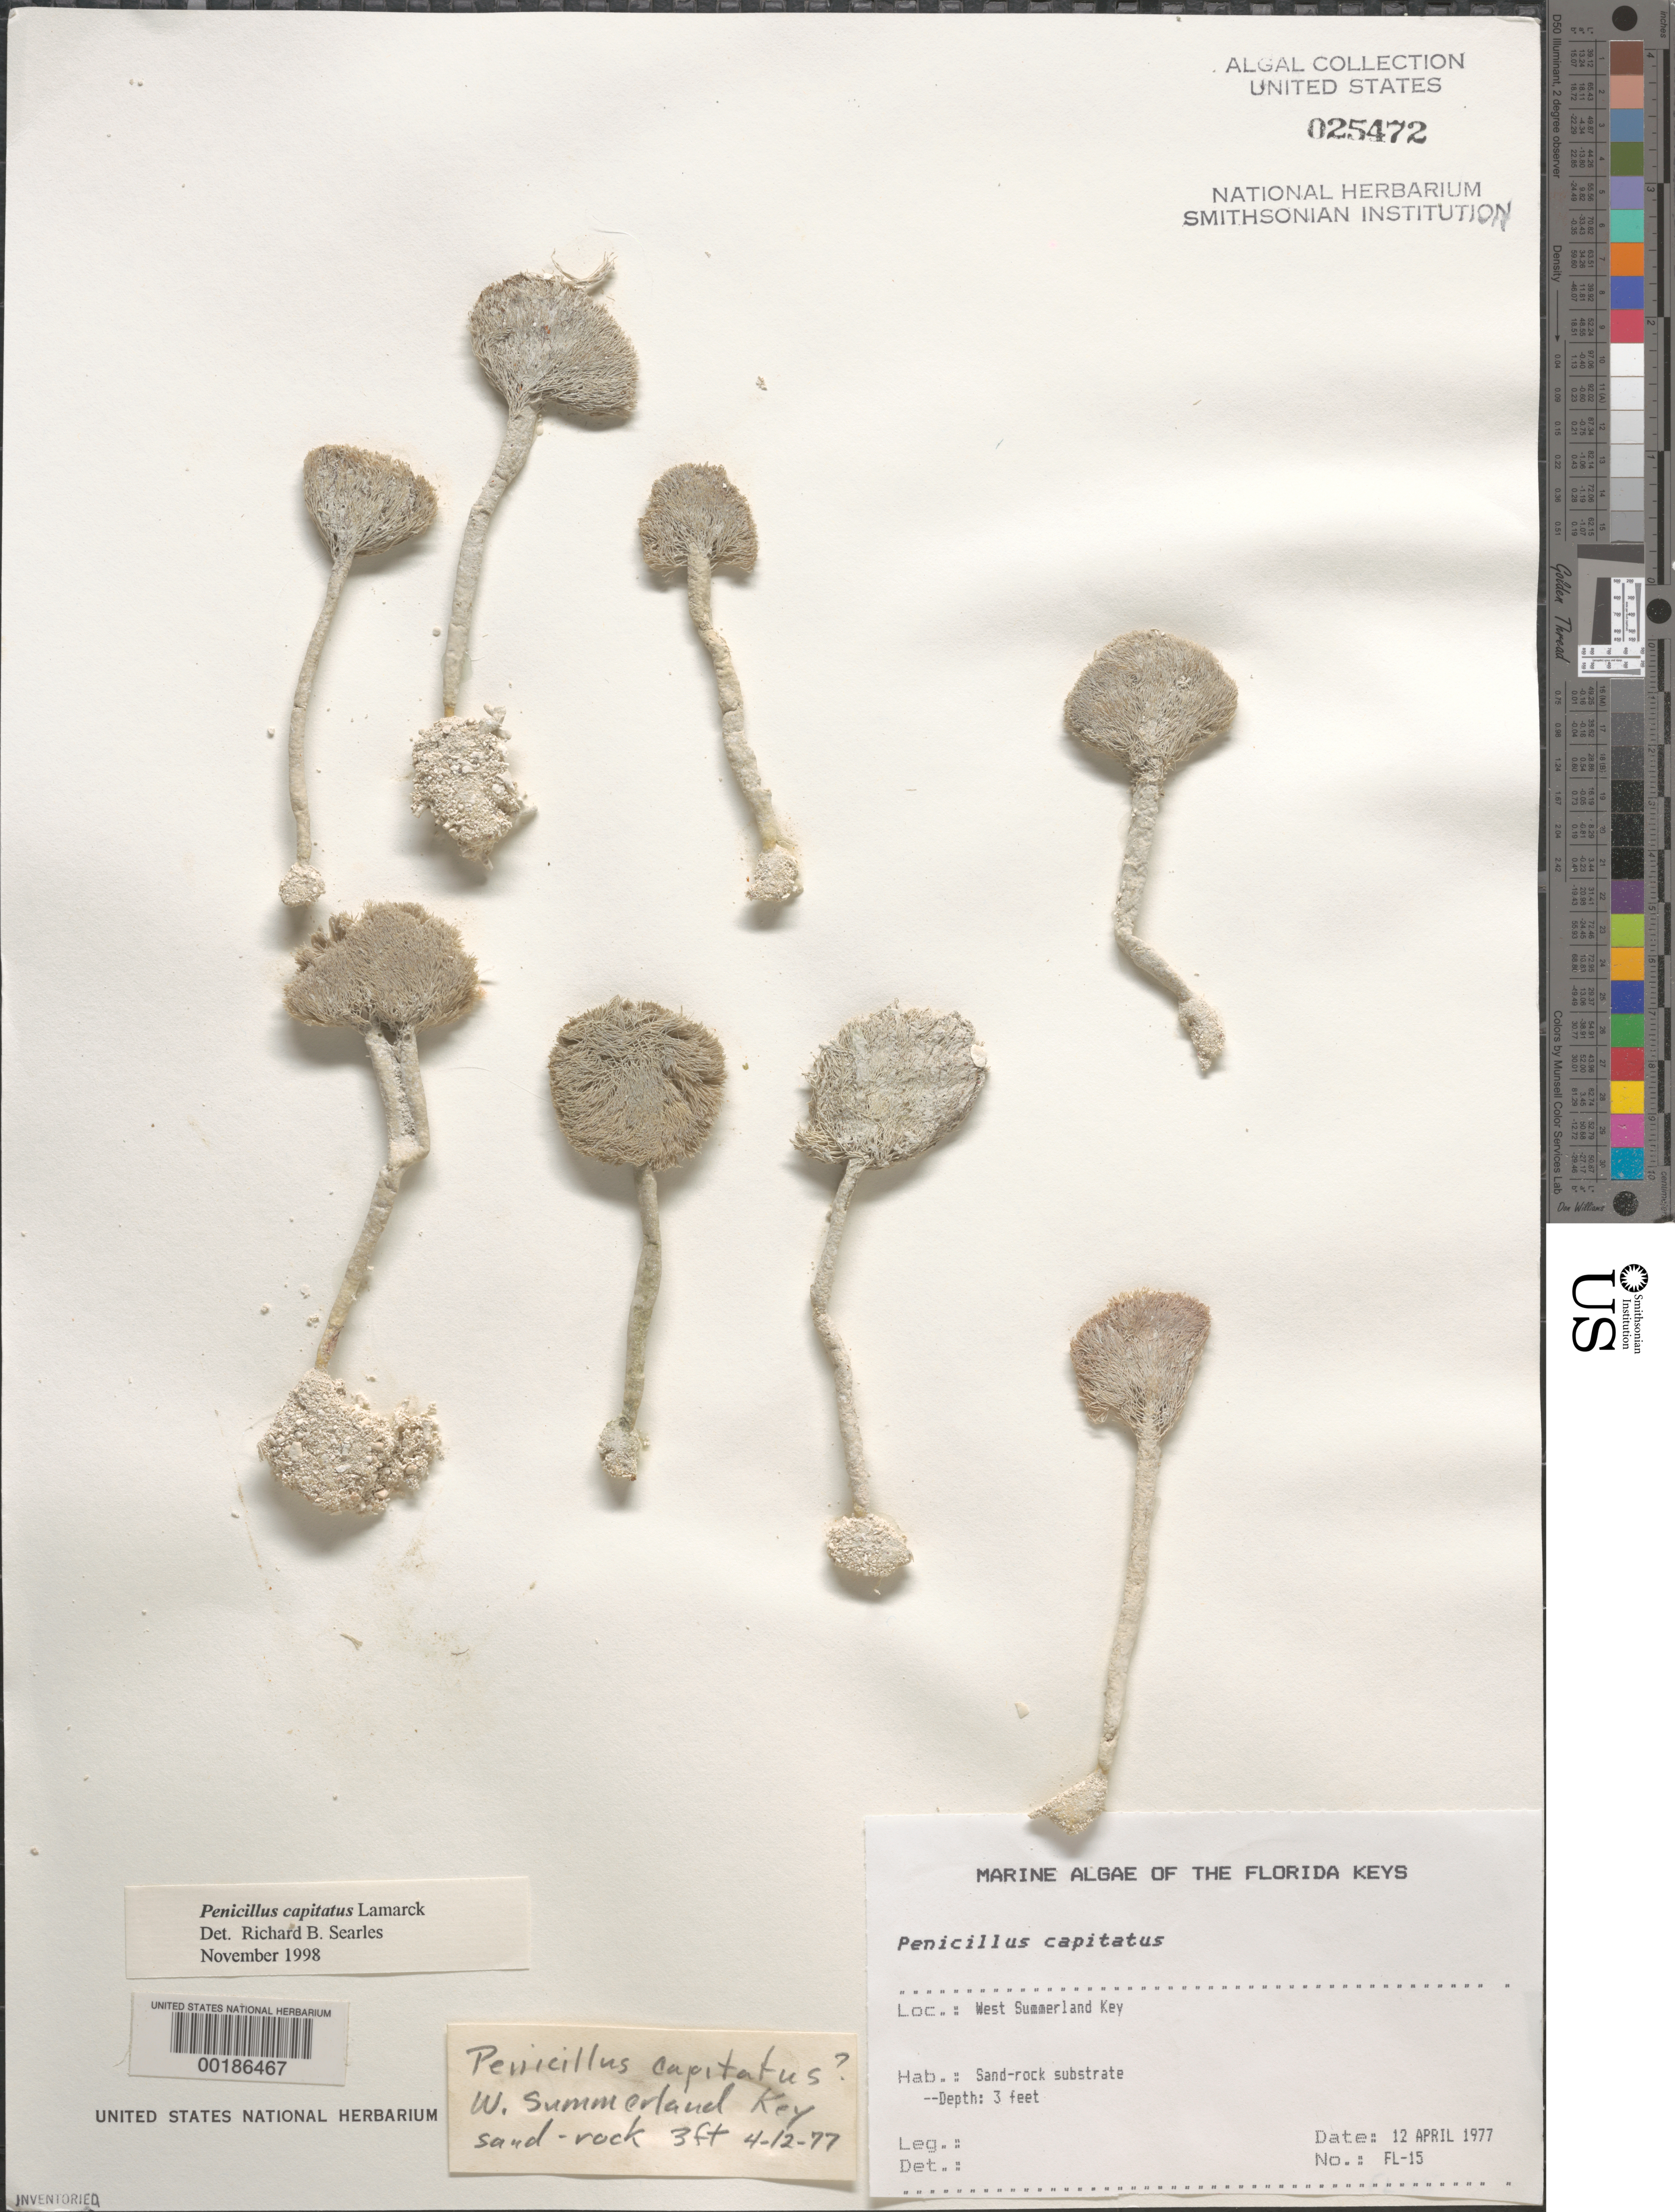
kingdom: Plantae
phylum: Chlorophyta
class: Ulvophyceae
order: Bryopsidales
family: Udoteaceae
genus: Penicillus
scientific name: Penicillus capitatus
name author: Lam.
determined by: Searles, R. B.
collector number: FL-15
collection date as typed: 12 Apr 1977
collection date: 1977-04-12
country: United States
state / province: Florida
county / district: Monroe County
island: West Summerland Key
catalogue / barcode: US 25472